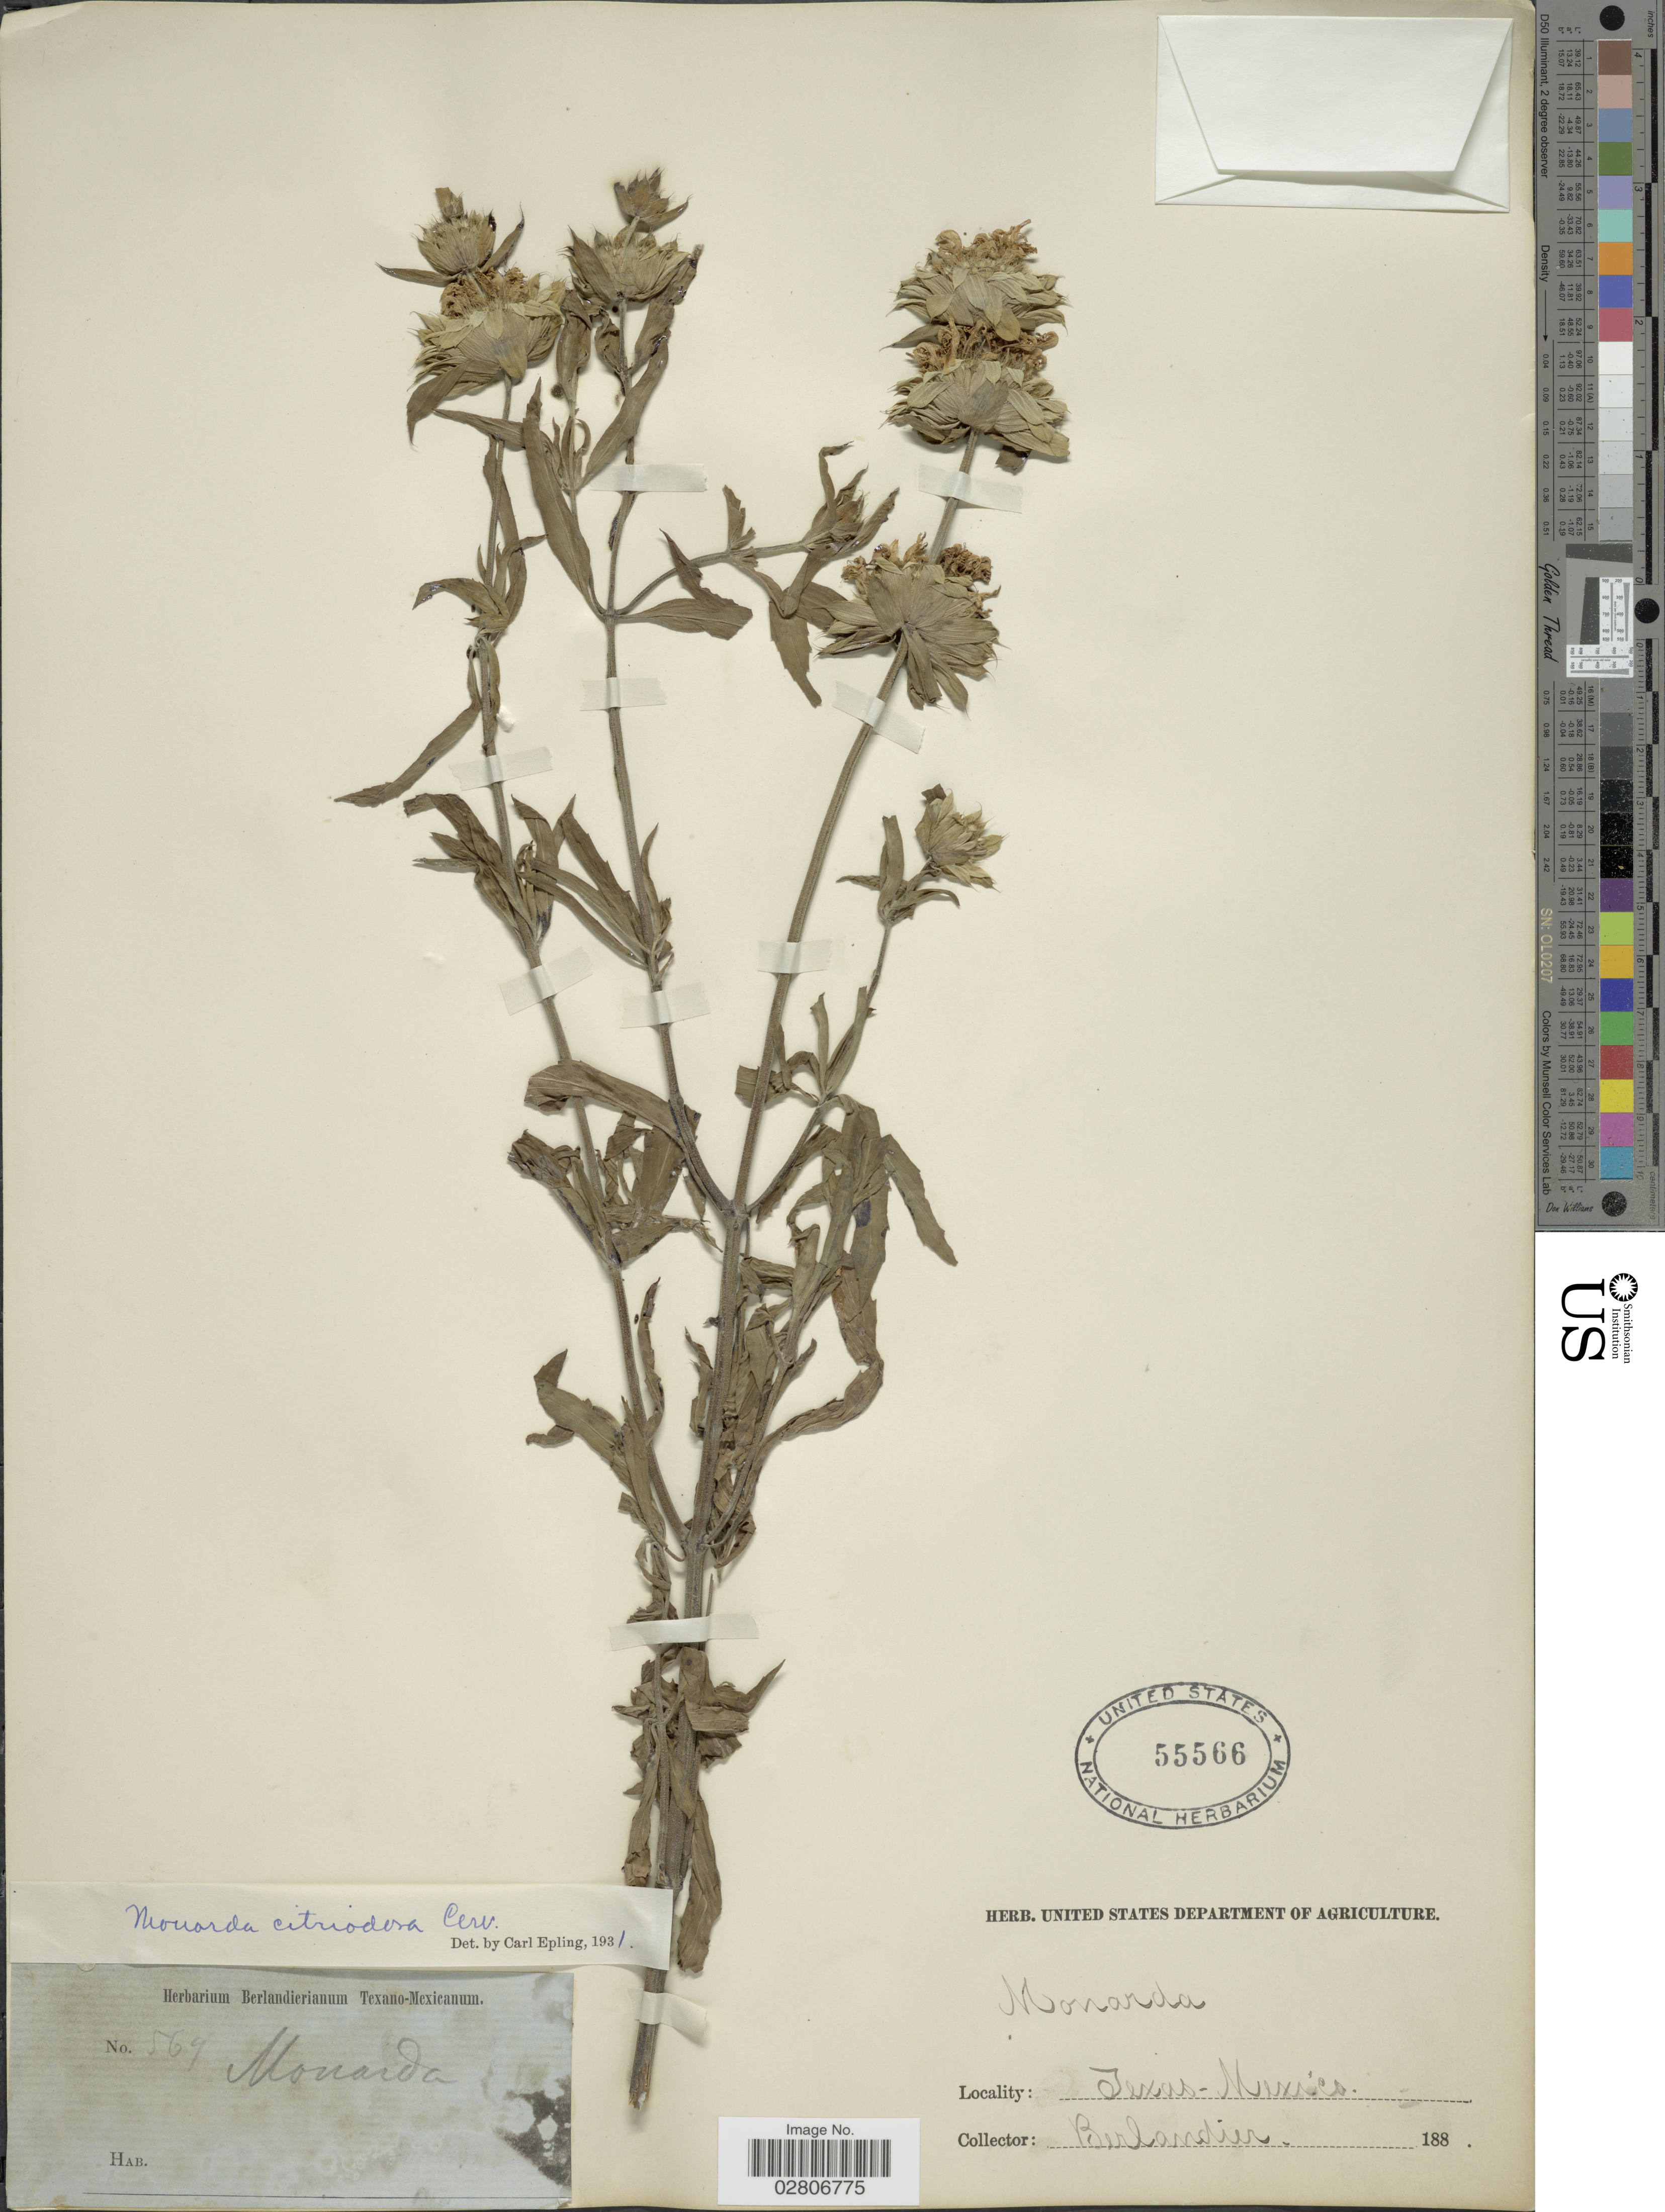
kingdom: Plantae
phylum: Tracheophyta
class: Magnoliopsida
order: Lamiales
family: Lamiaceae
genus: Monarda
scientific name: Monarda citriodora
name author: Cerv. ex Lag.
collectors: J. L. Berlandier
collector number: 569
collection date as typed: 188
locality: Texas-Mexico.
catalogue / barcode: US 55566